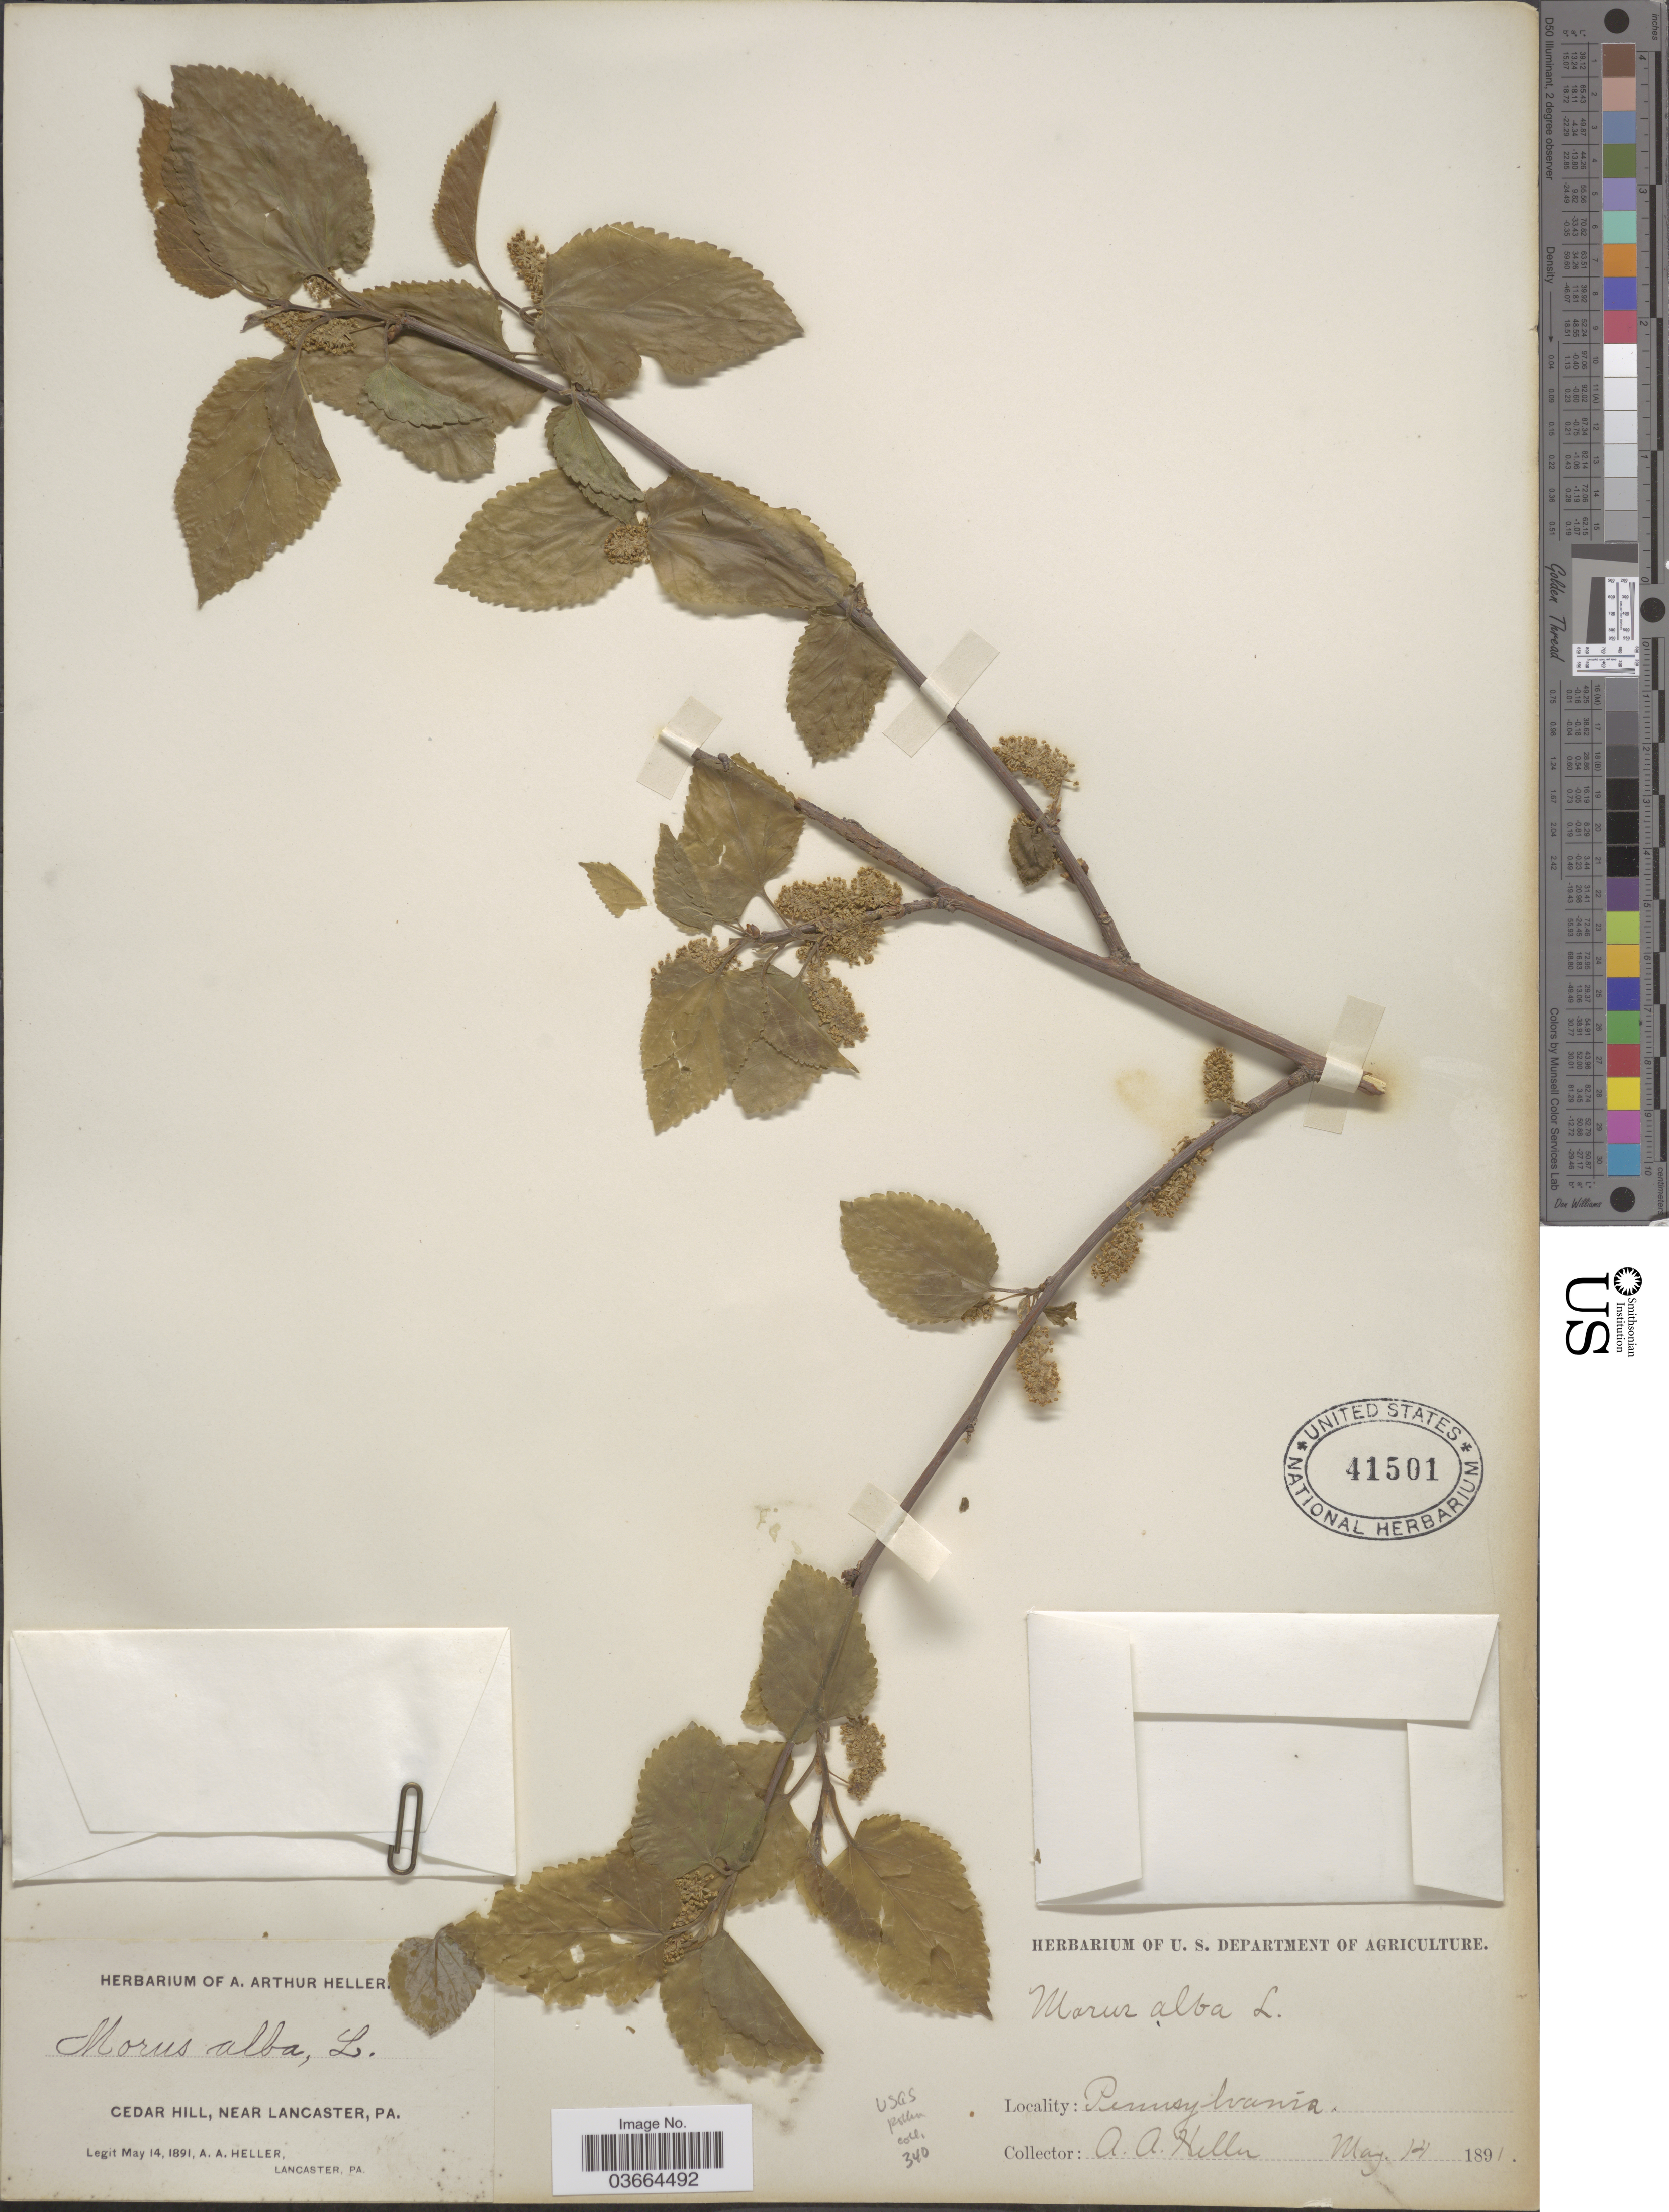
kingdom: Plantae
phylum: Tracheophyta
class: Magnoliopsida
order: Rosales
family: Moraceae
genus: Morus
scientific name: Morus alba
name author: L.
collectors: A. A. Heller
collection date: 1891-05-14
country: United States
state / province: Pennsylvania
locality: Cedar Hill, near Lancaster.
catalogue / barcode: US 41501